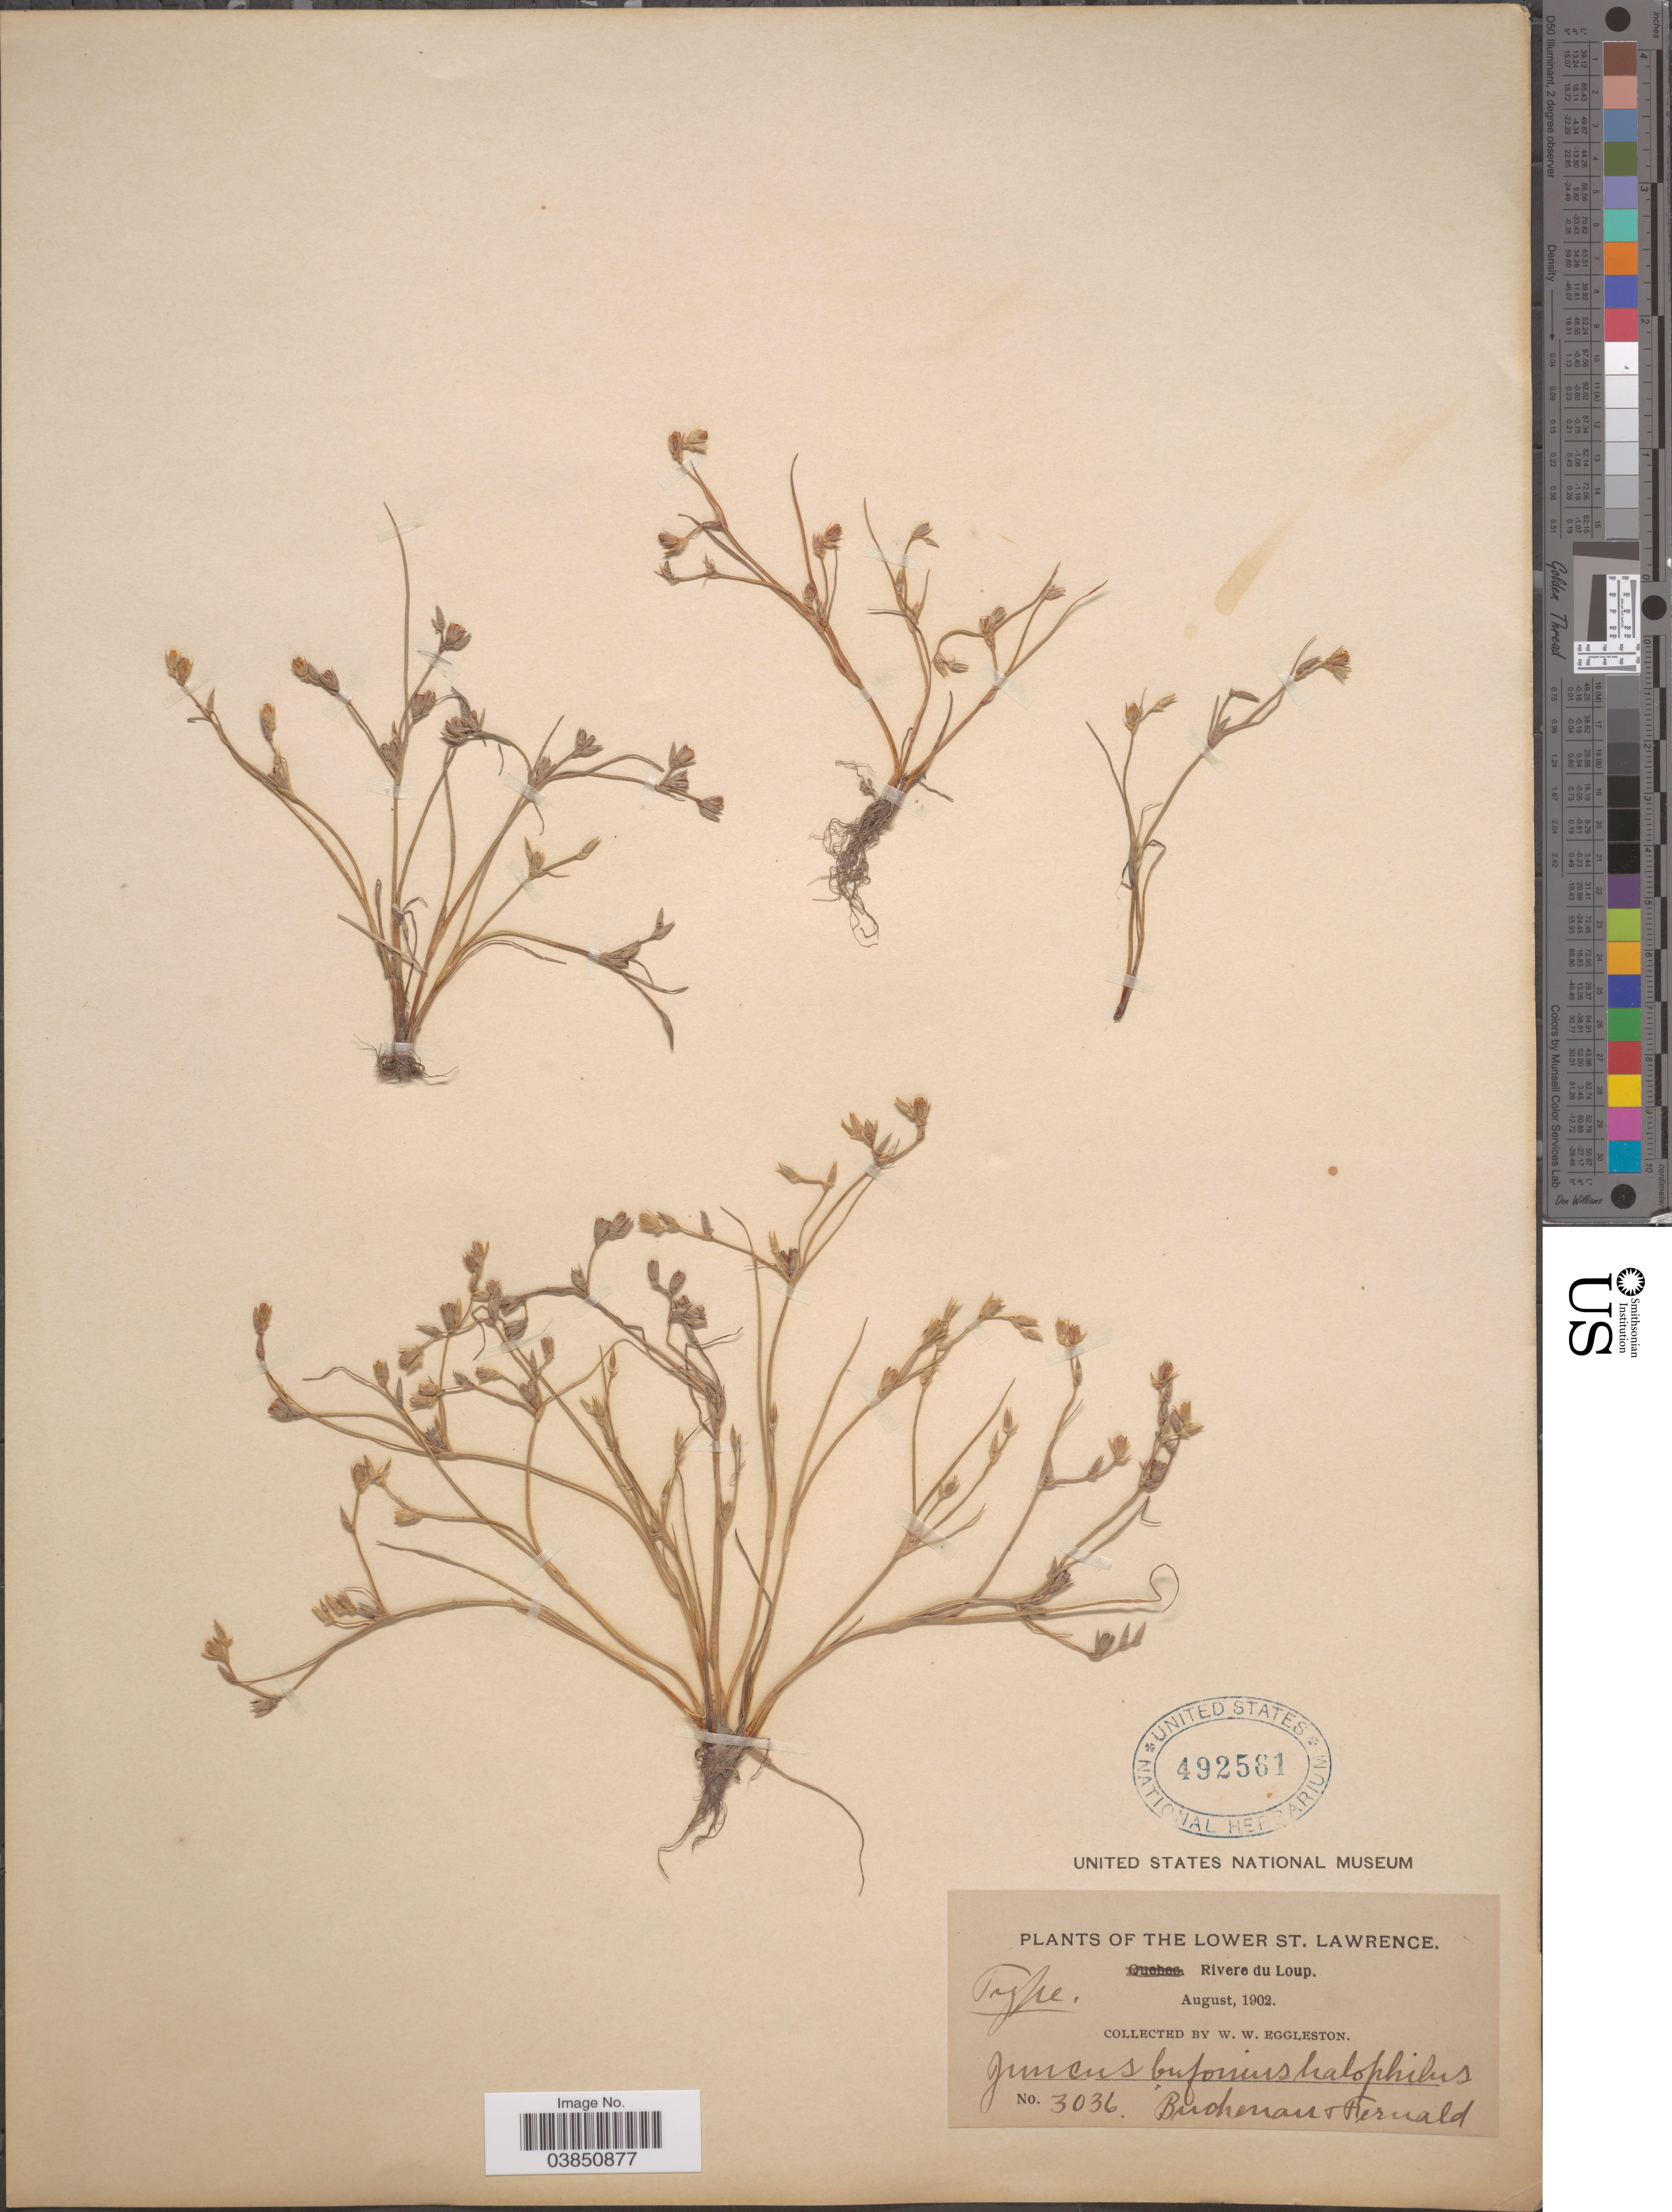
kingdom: Plantae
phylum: Tracheophyta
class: Liliopsida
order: Poales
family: Juncaceae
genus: Juncus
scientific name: Juncus bufonius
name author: L.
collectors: W. W. Eggleston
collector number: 3036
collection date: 1902-08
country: Canada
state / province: Quebec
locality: The Lower St. Lawrence. Rivere du Loup.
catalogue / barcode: US 492561